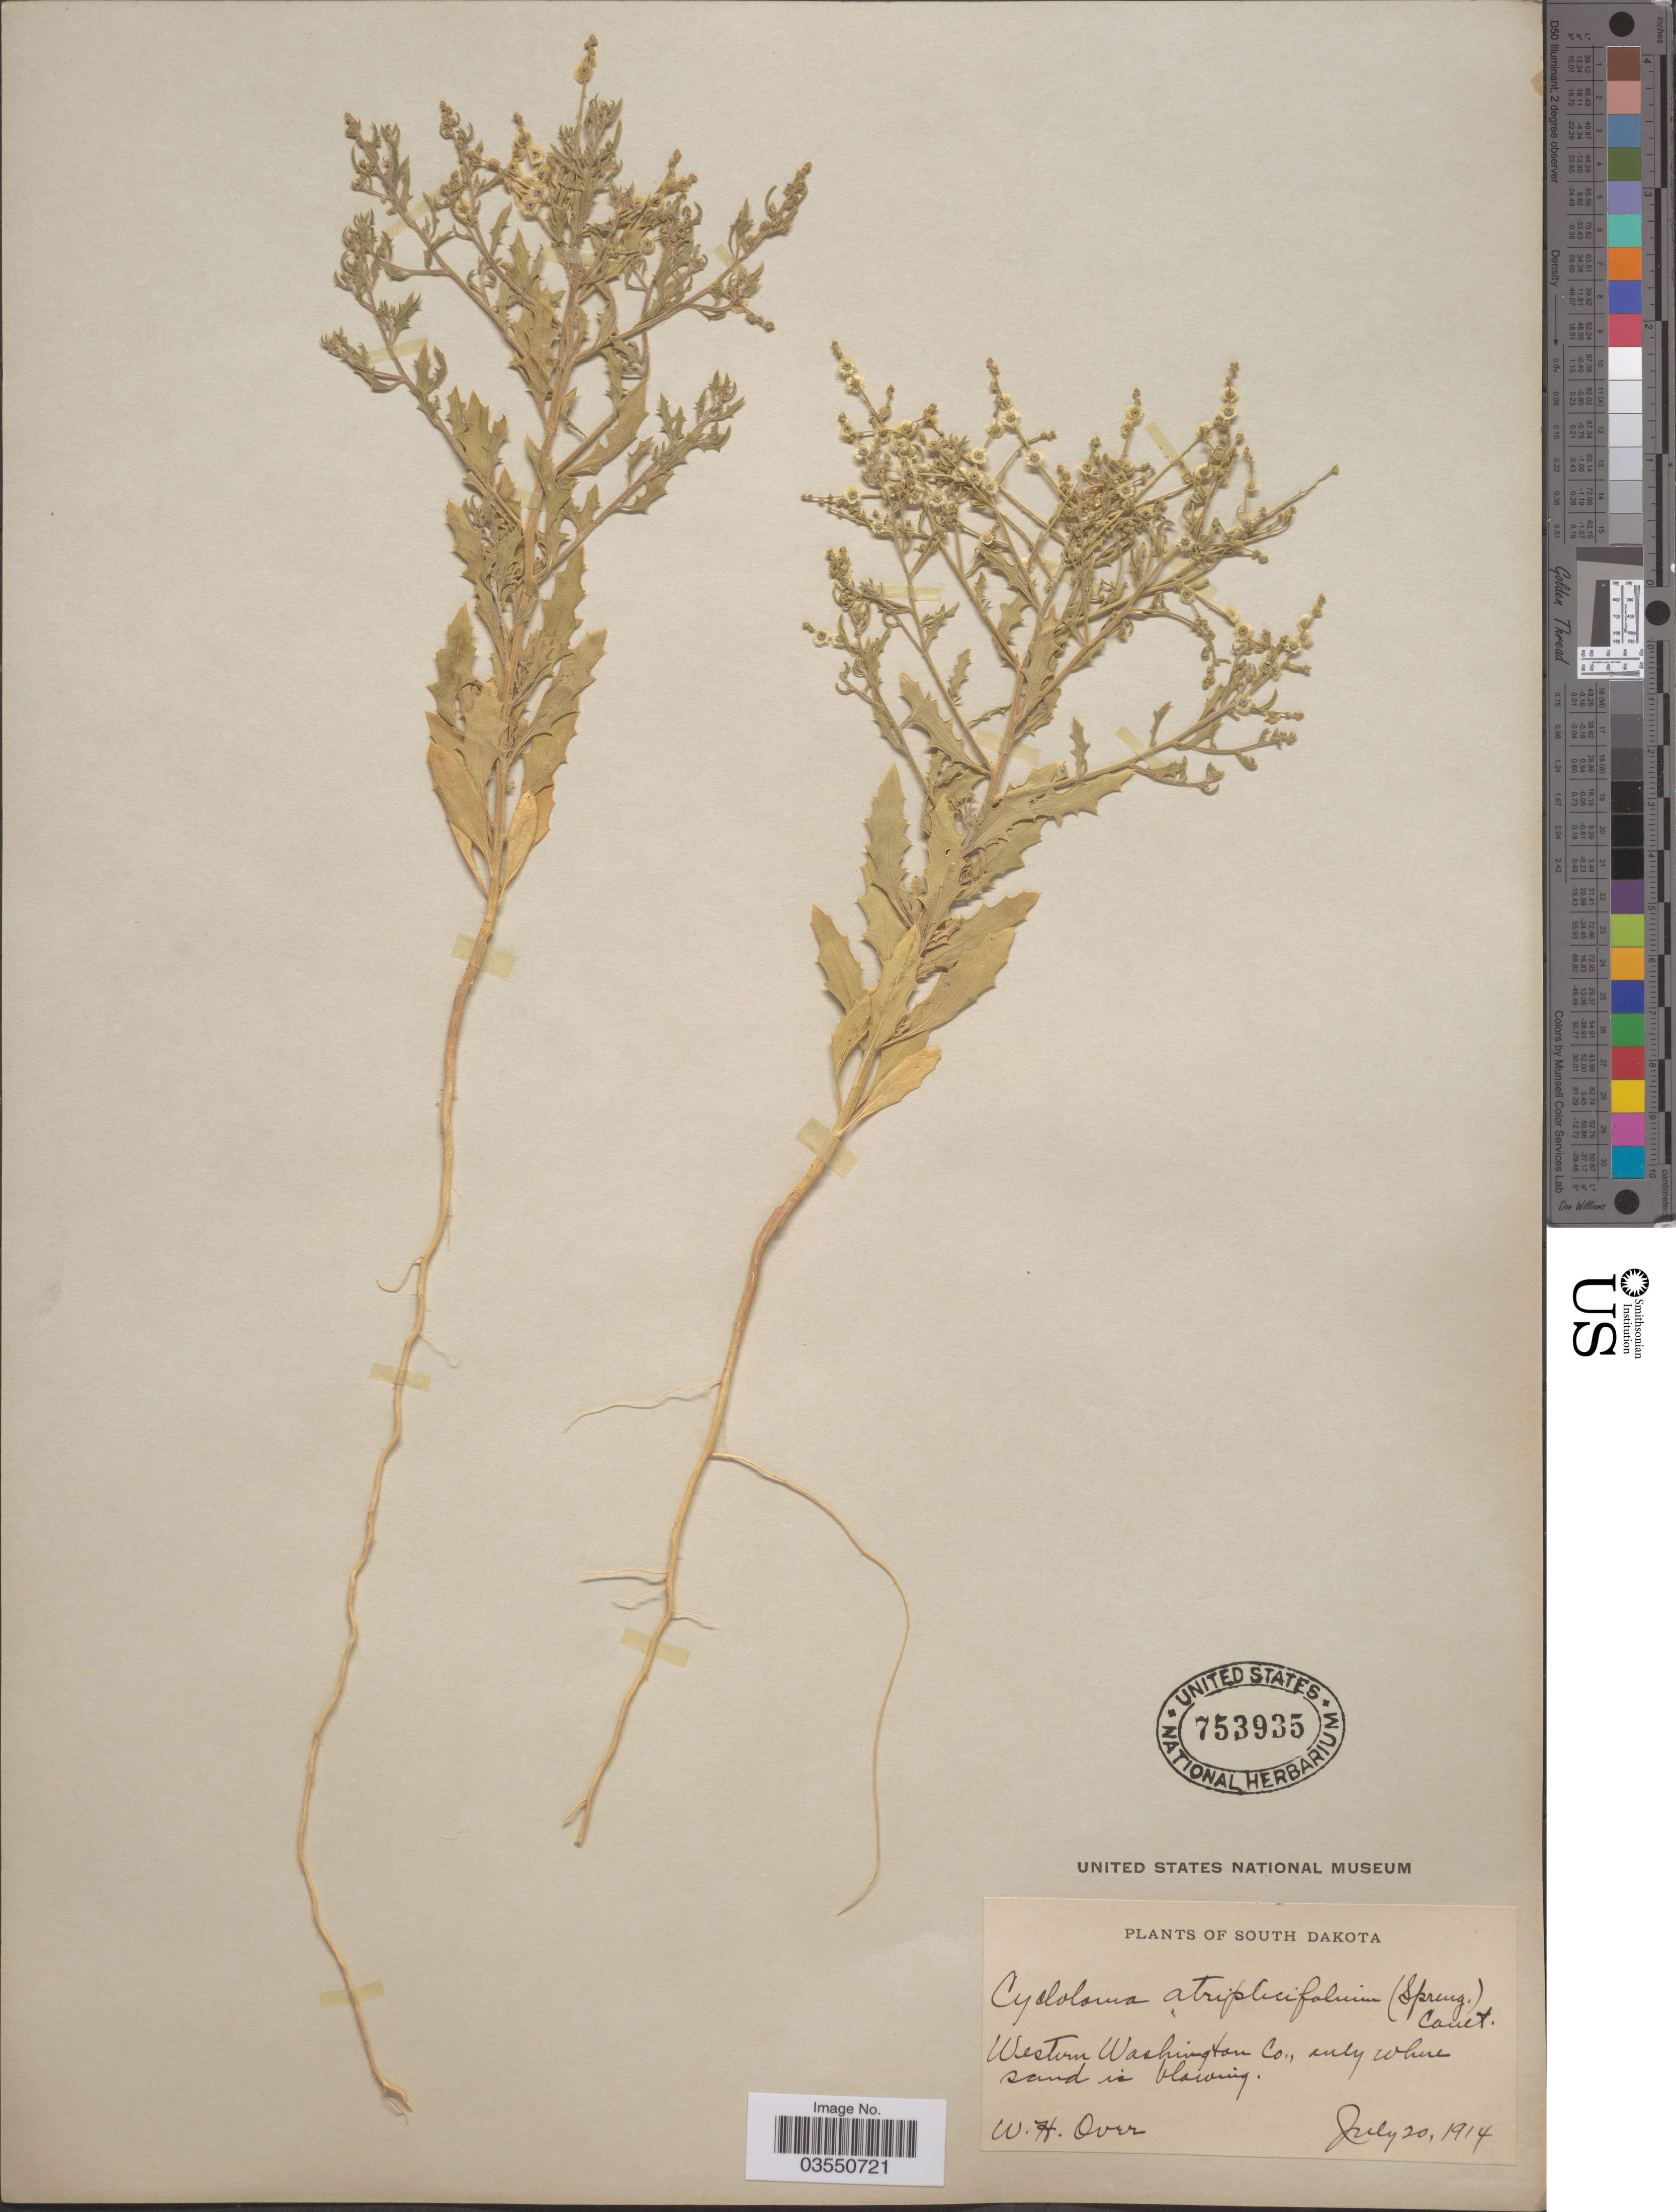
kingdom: Plantae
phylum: Tracheophyta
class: Magnoliopsida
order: Caryophyllales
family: Amaranthaceae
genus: Dysphania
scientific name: Dysphania atriplicifolia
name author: (Spreng.) G. Kadereit et al.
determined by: U.S. National Herbarium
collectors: W. Over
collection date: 1914-07-20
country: United States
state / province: South Dakota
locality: Western Washington Co.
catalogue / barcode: US 753935